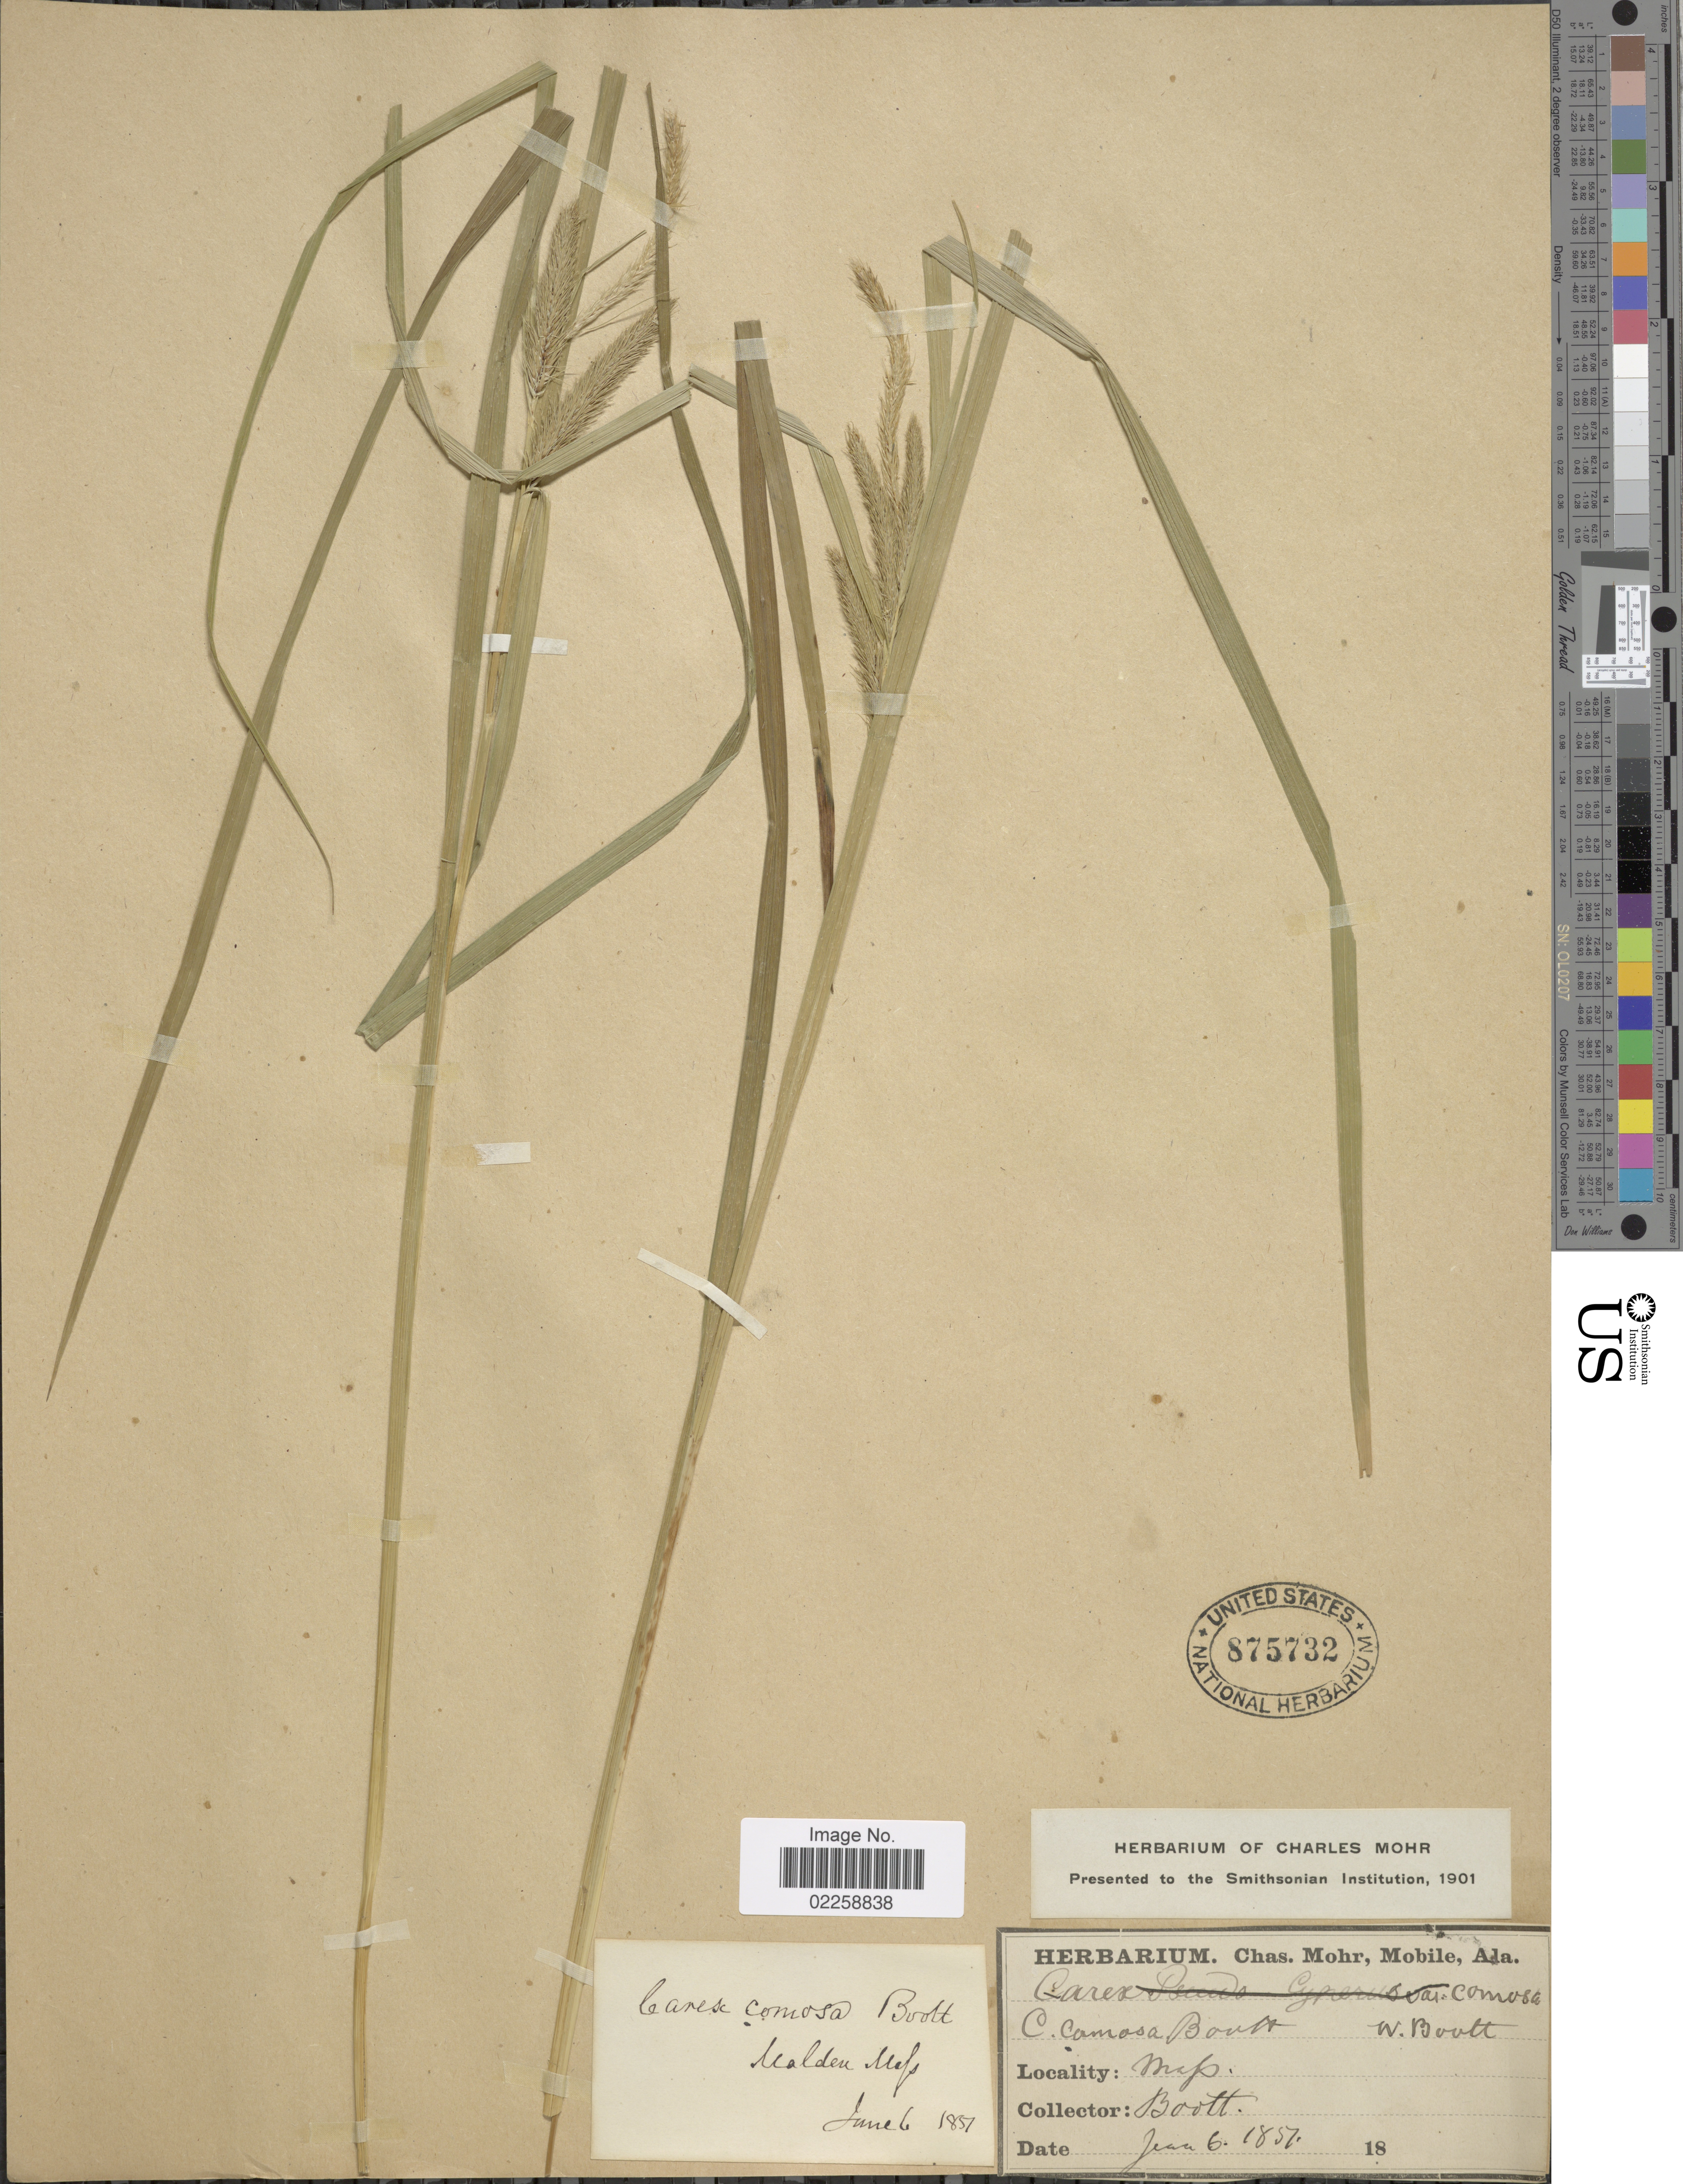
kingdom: Plantae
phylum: Tracheophyta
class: Liliopsida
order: Poales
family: Cyperaceae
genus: Carex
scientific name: Carex comosa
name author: Boott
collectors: Boott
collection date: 1857-06-06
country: United States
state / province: Massachusetts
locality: Malden Mass.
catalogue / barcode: US 875732